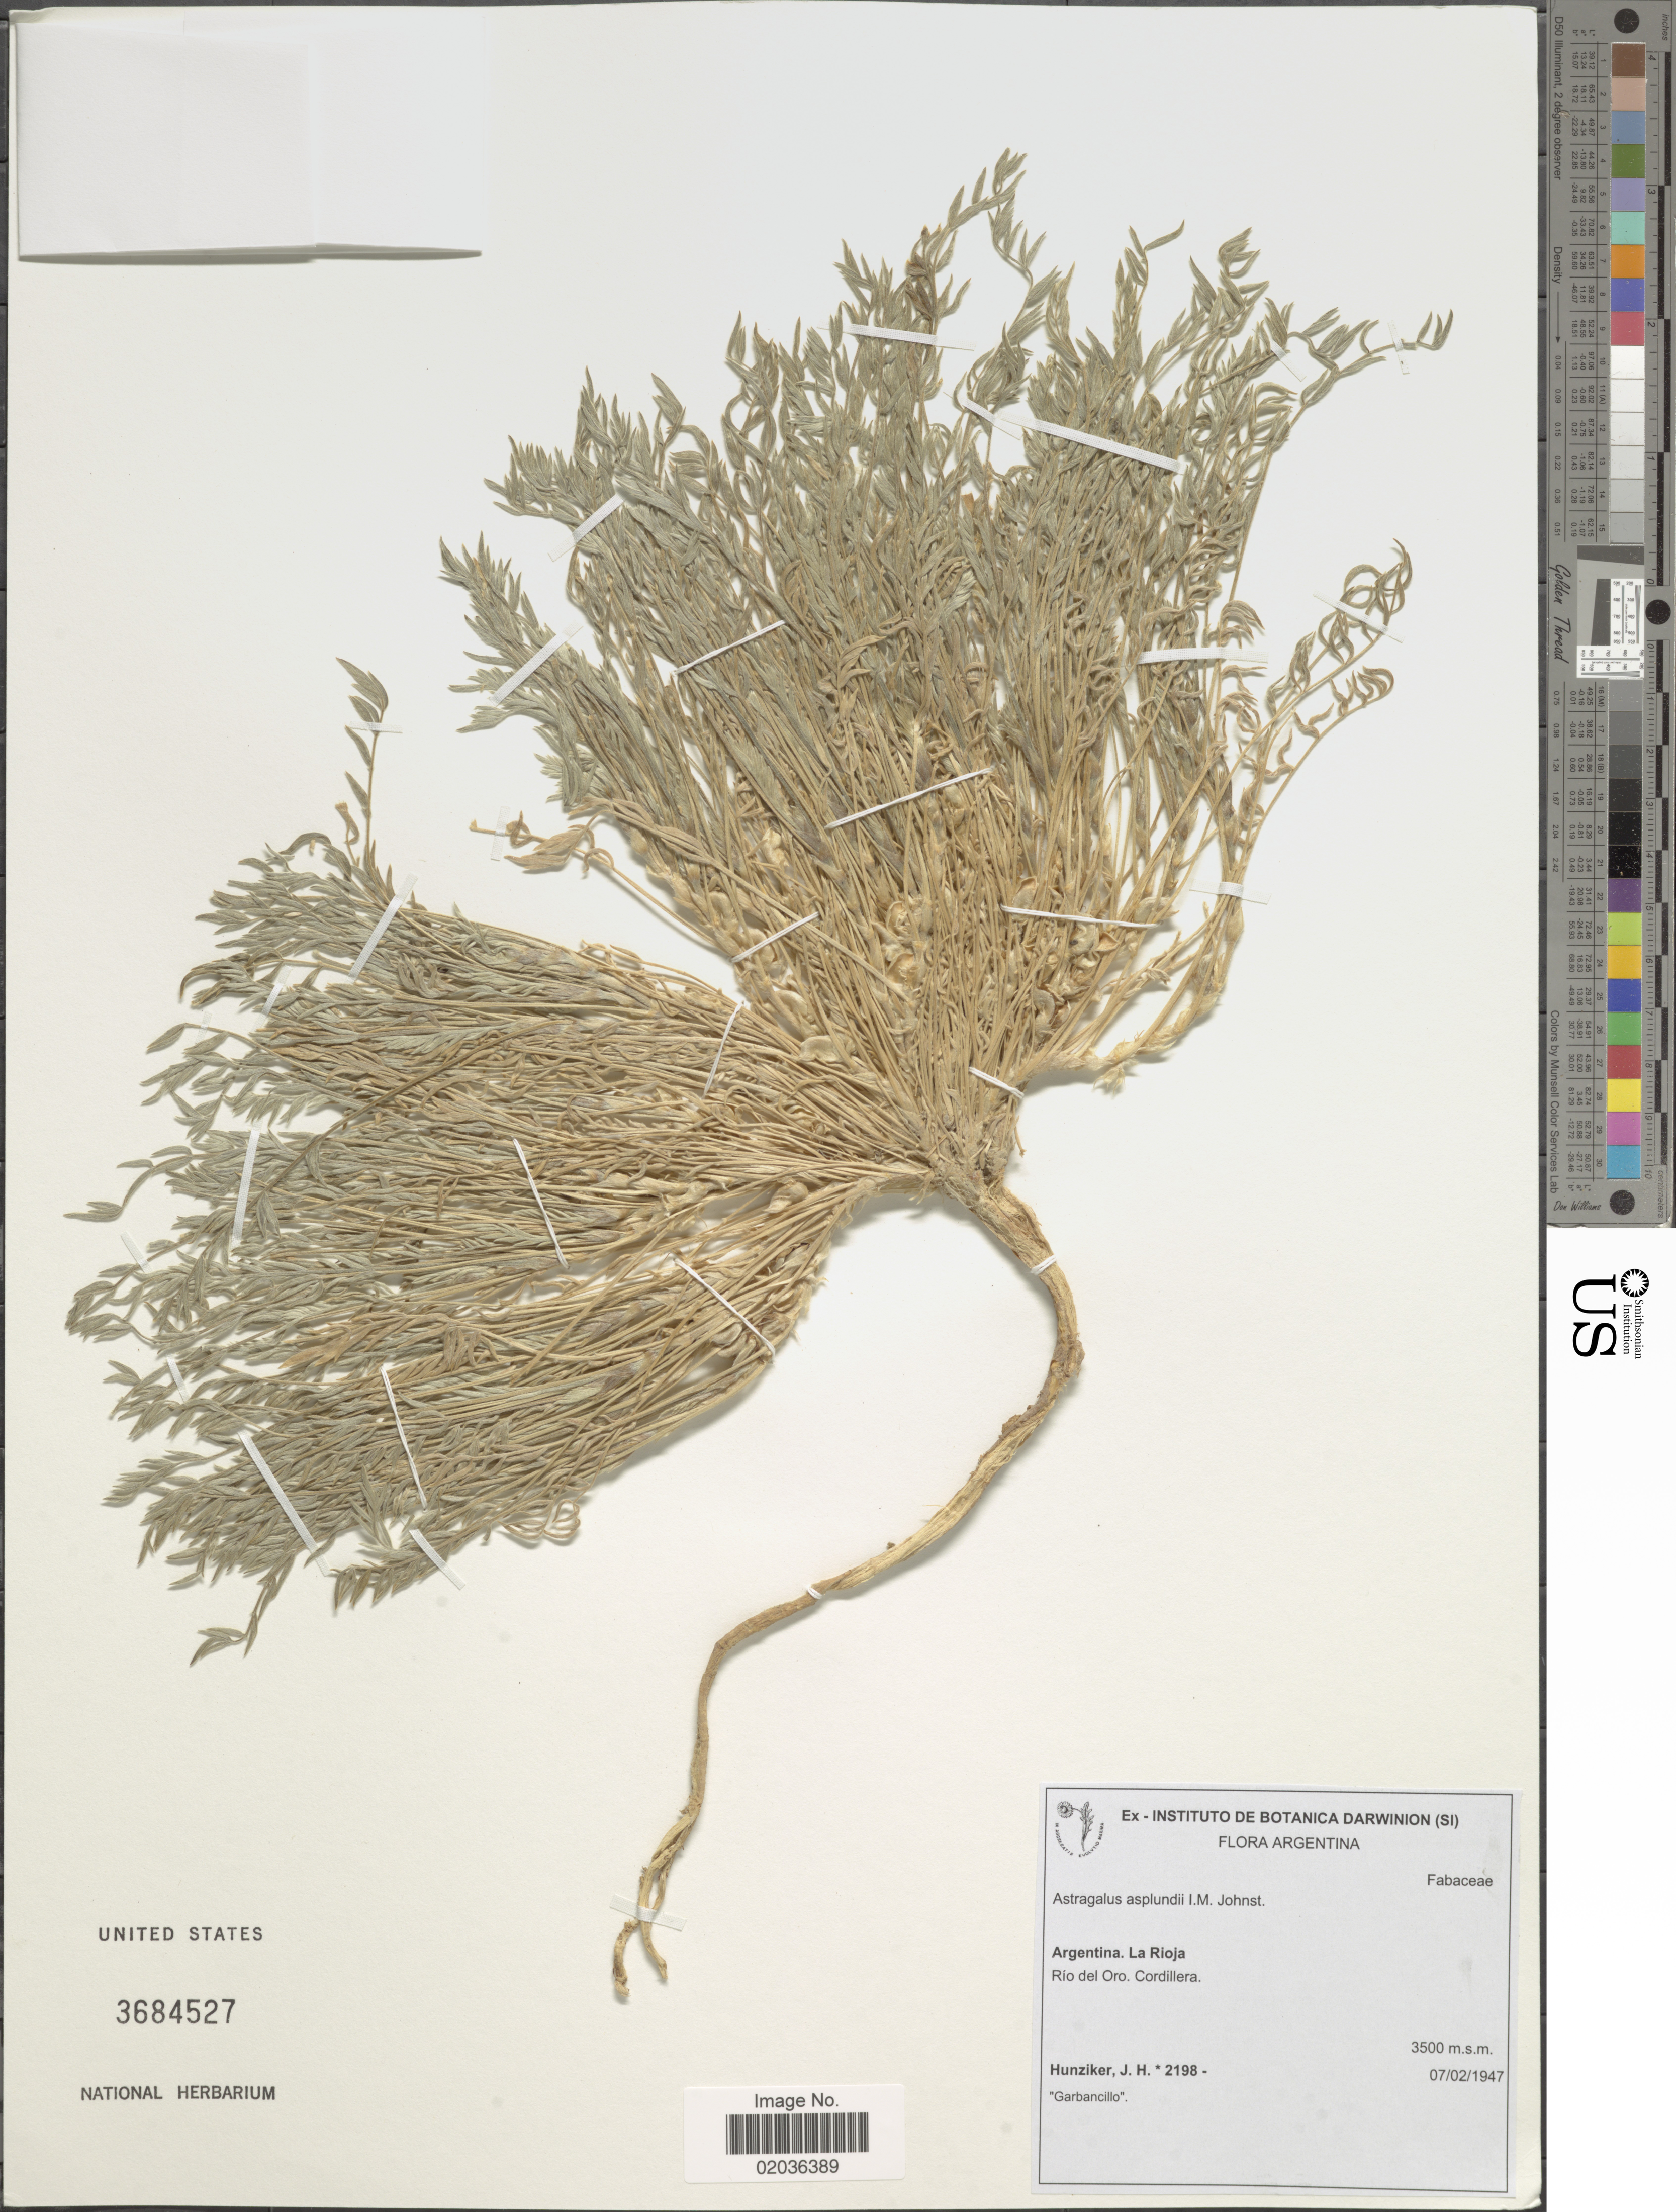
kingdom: Plantae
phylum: Tracheophyta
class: Magnoliopsida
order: Fabales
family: Fabaceae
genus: Astragalus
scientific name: Astragalus asplundii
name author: I.M. Johnst.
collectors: J. H. Hunziker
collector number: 2198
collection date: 1947-07-02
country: Argentina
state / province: La Rioja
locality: Rio del Oro. Cordillera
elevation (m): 3500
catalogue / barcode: US 3684527